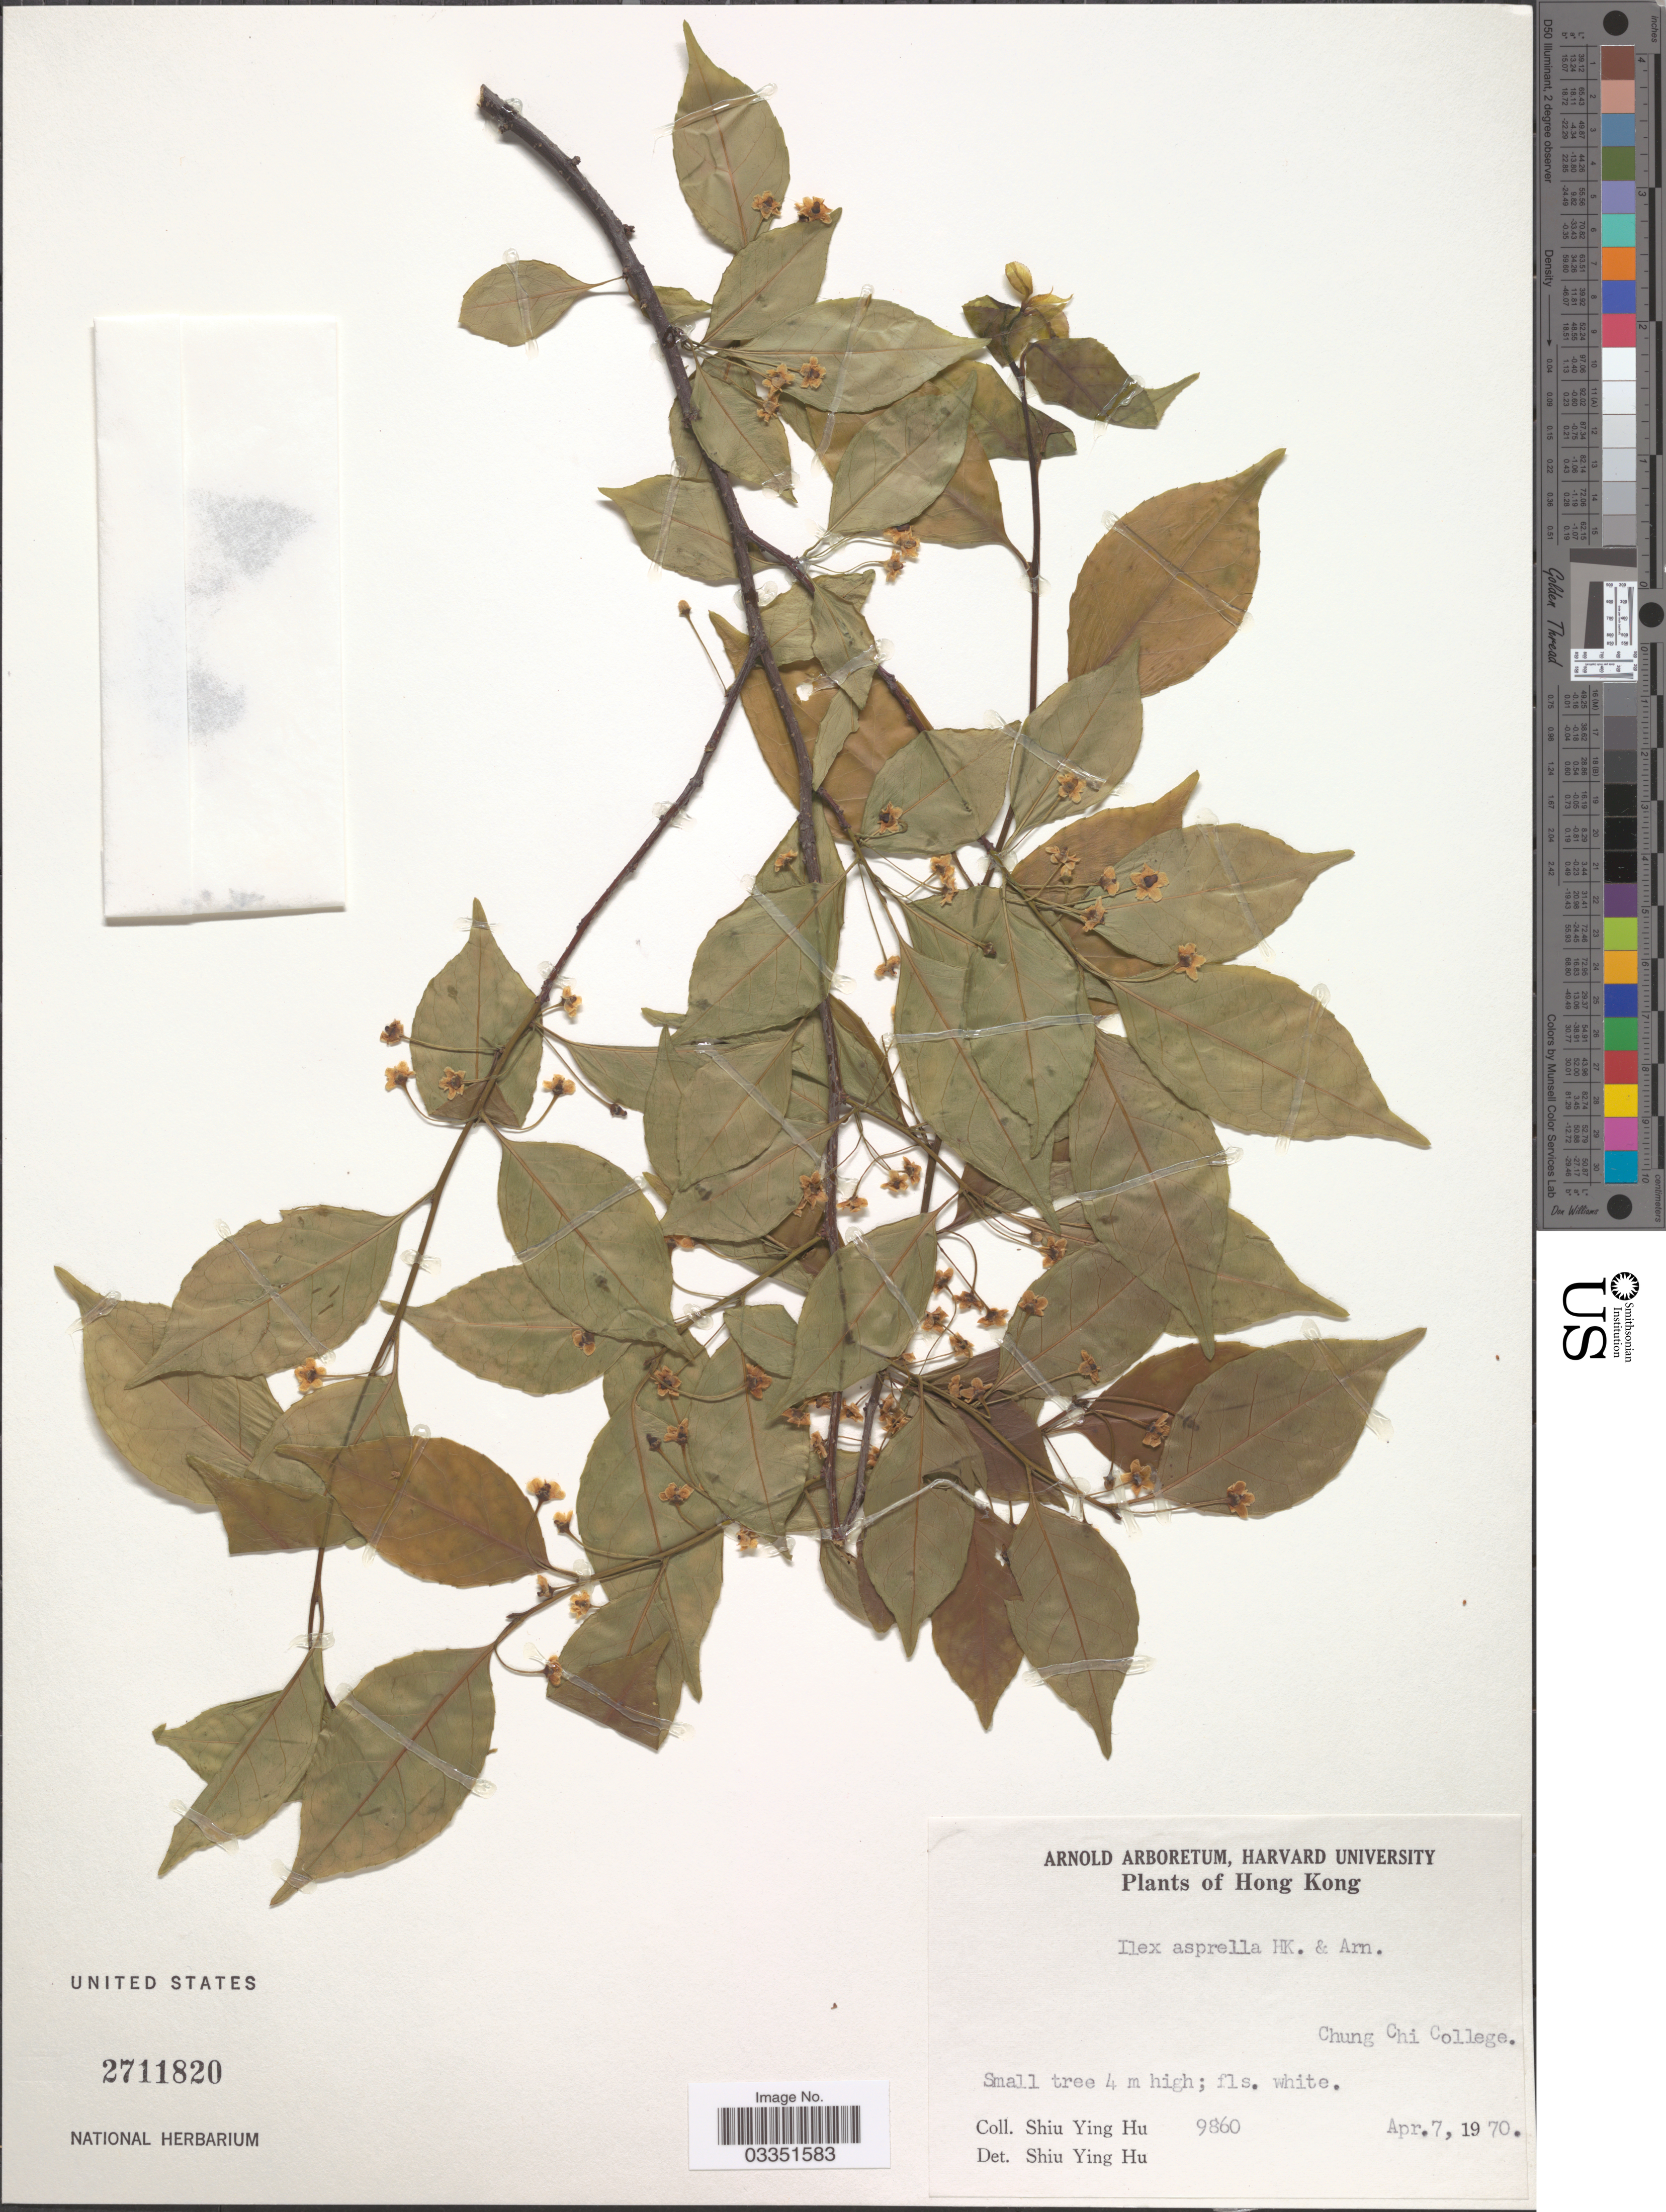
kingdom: Plantae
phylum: Tracheophyta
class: Magnoliopsida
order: Aquifoliales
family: Aquifoliaceae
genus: Ilex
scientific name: Ilex asperula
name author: Mart.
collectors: S. Y. Hu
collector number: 9860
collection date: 1970-04-07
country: China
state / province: Hong Kong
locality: Chung Chi College.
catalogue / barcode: US 2711820